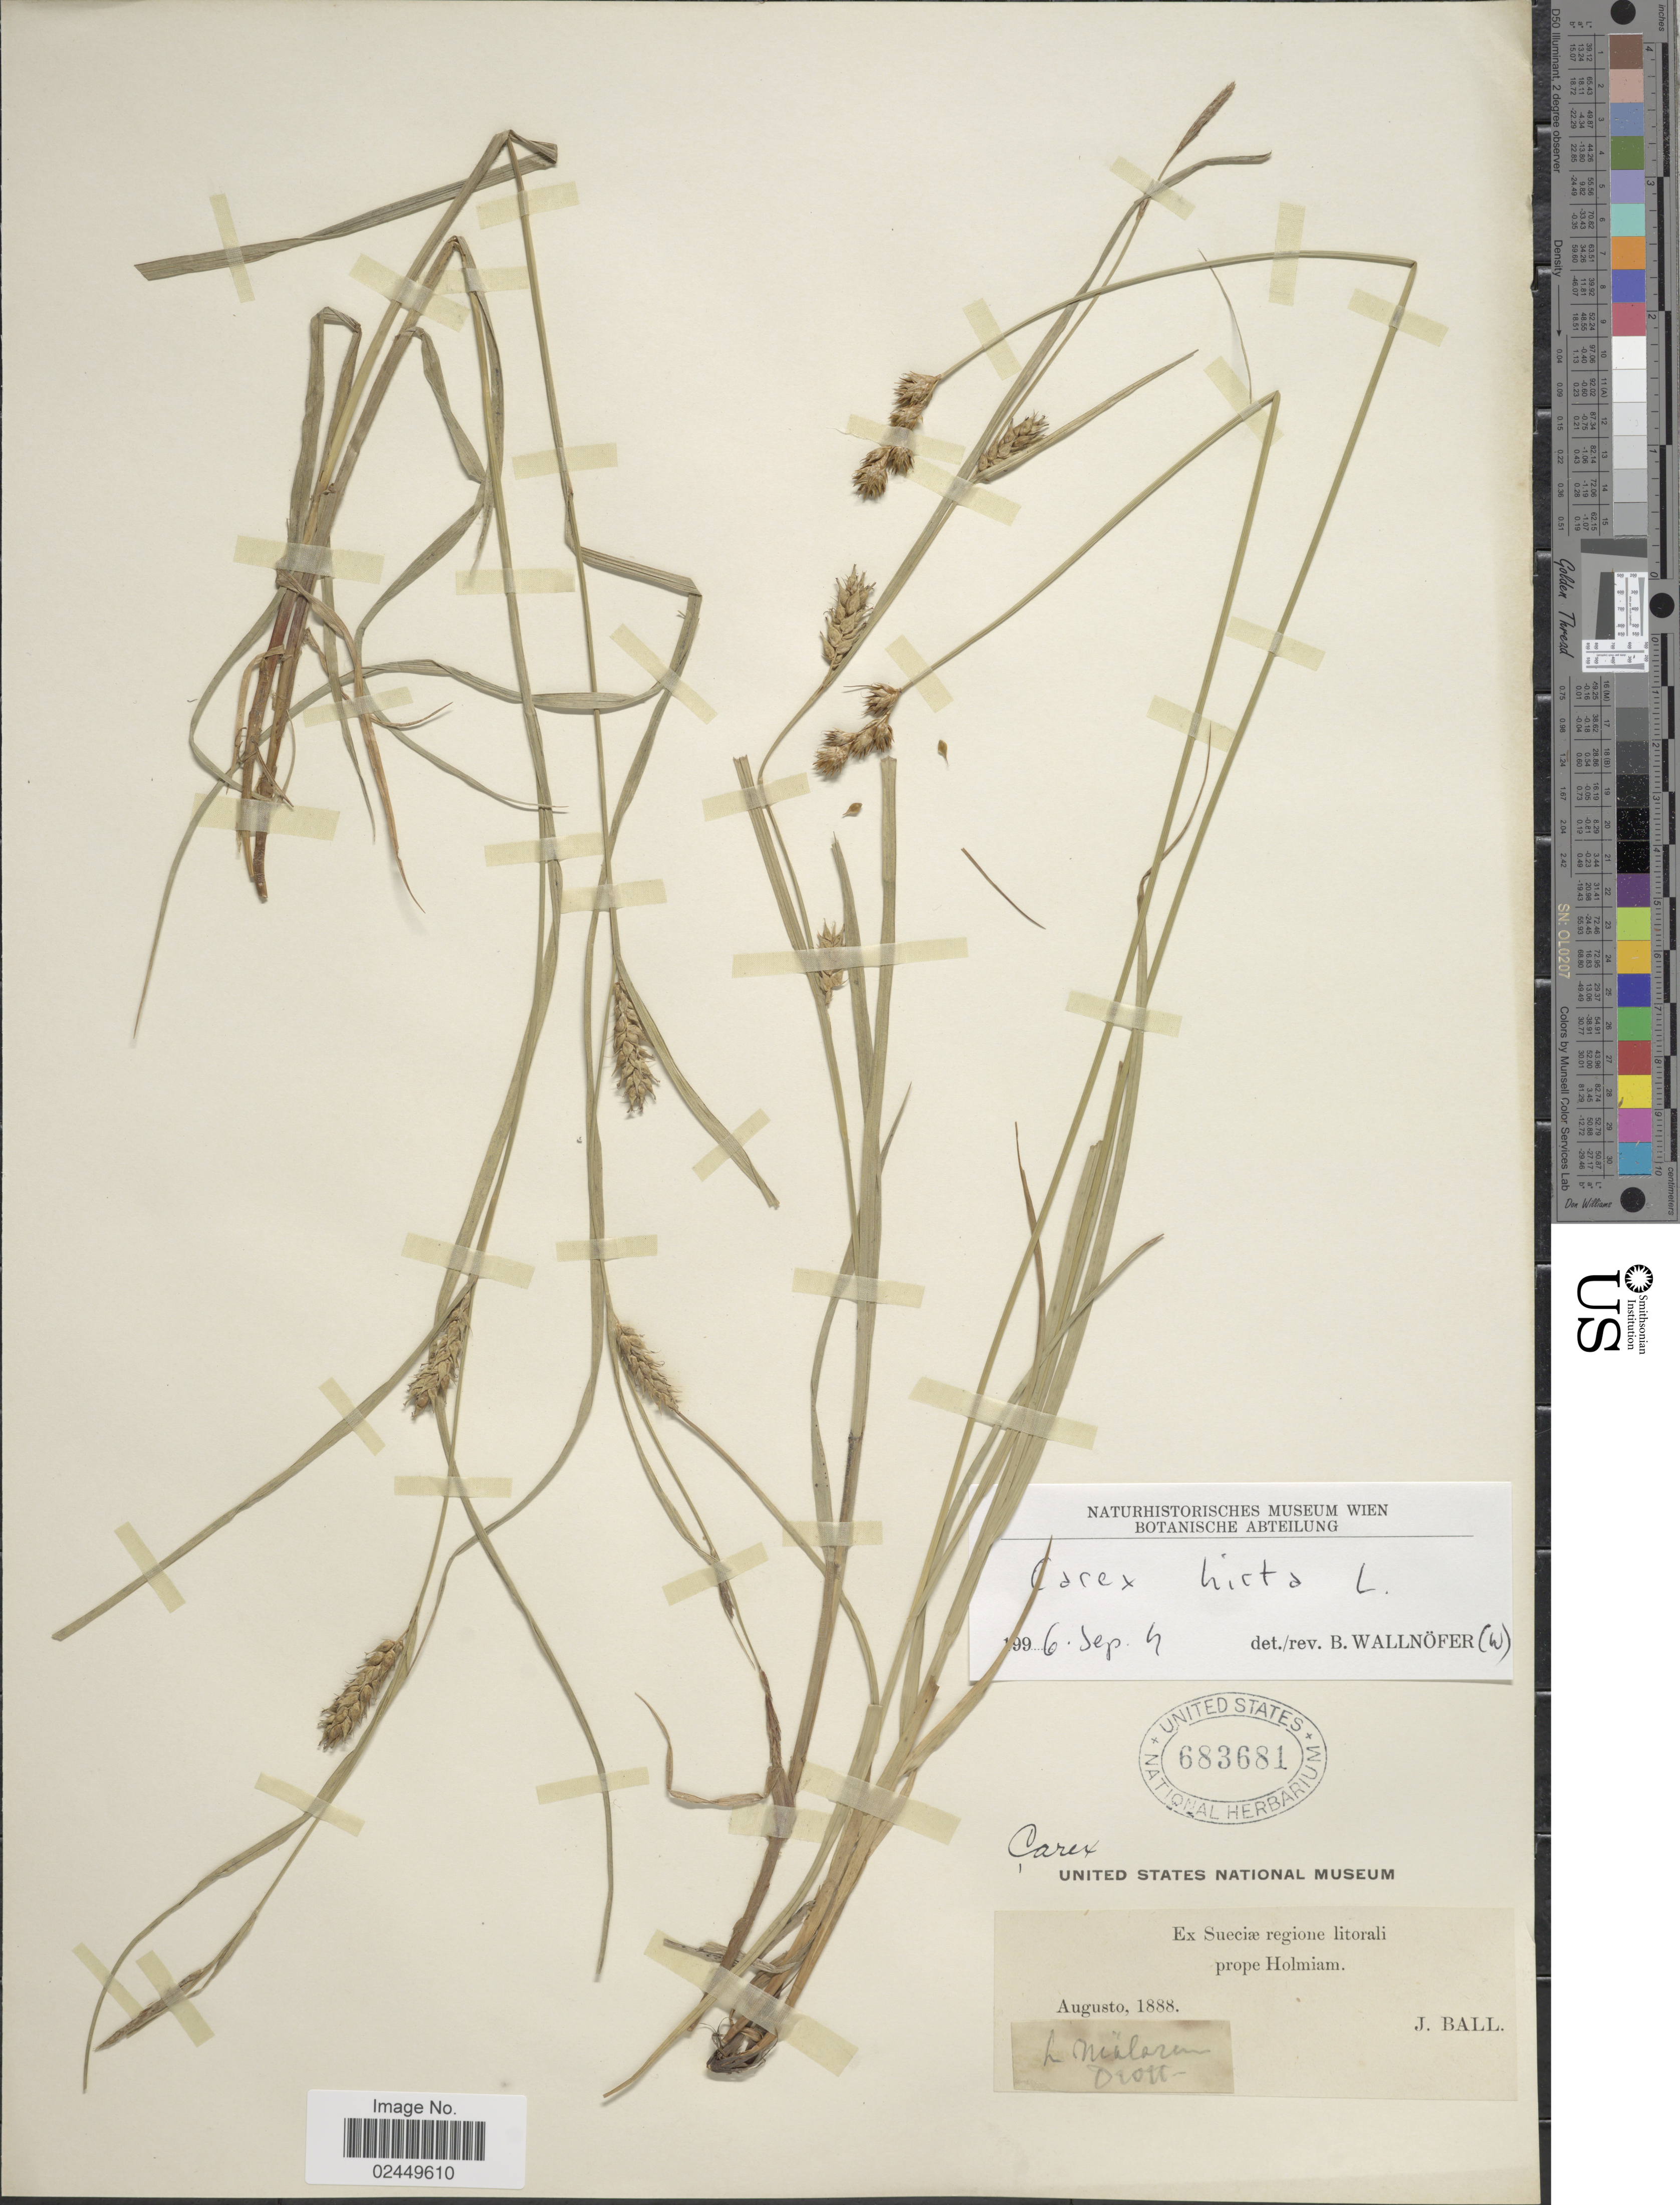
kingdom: Plantae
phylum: Tracheophyta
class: Liliopsida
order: Poales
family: Cyperaceae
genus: Carex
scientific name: Carex hirta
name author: L.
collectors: J. Ball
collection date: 1888-08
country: Sweden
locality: Prope Holmiam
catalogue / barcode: US 683681